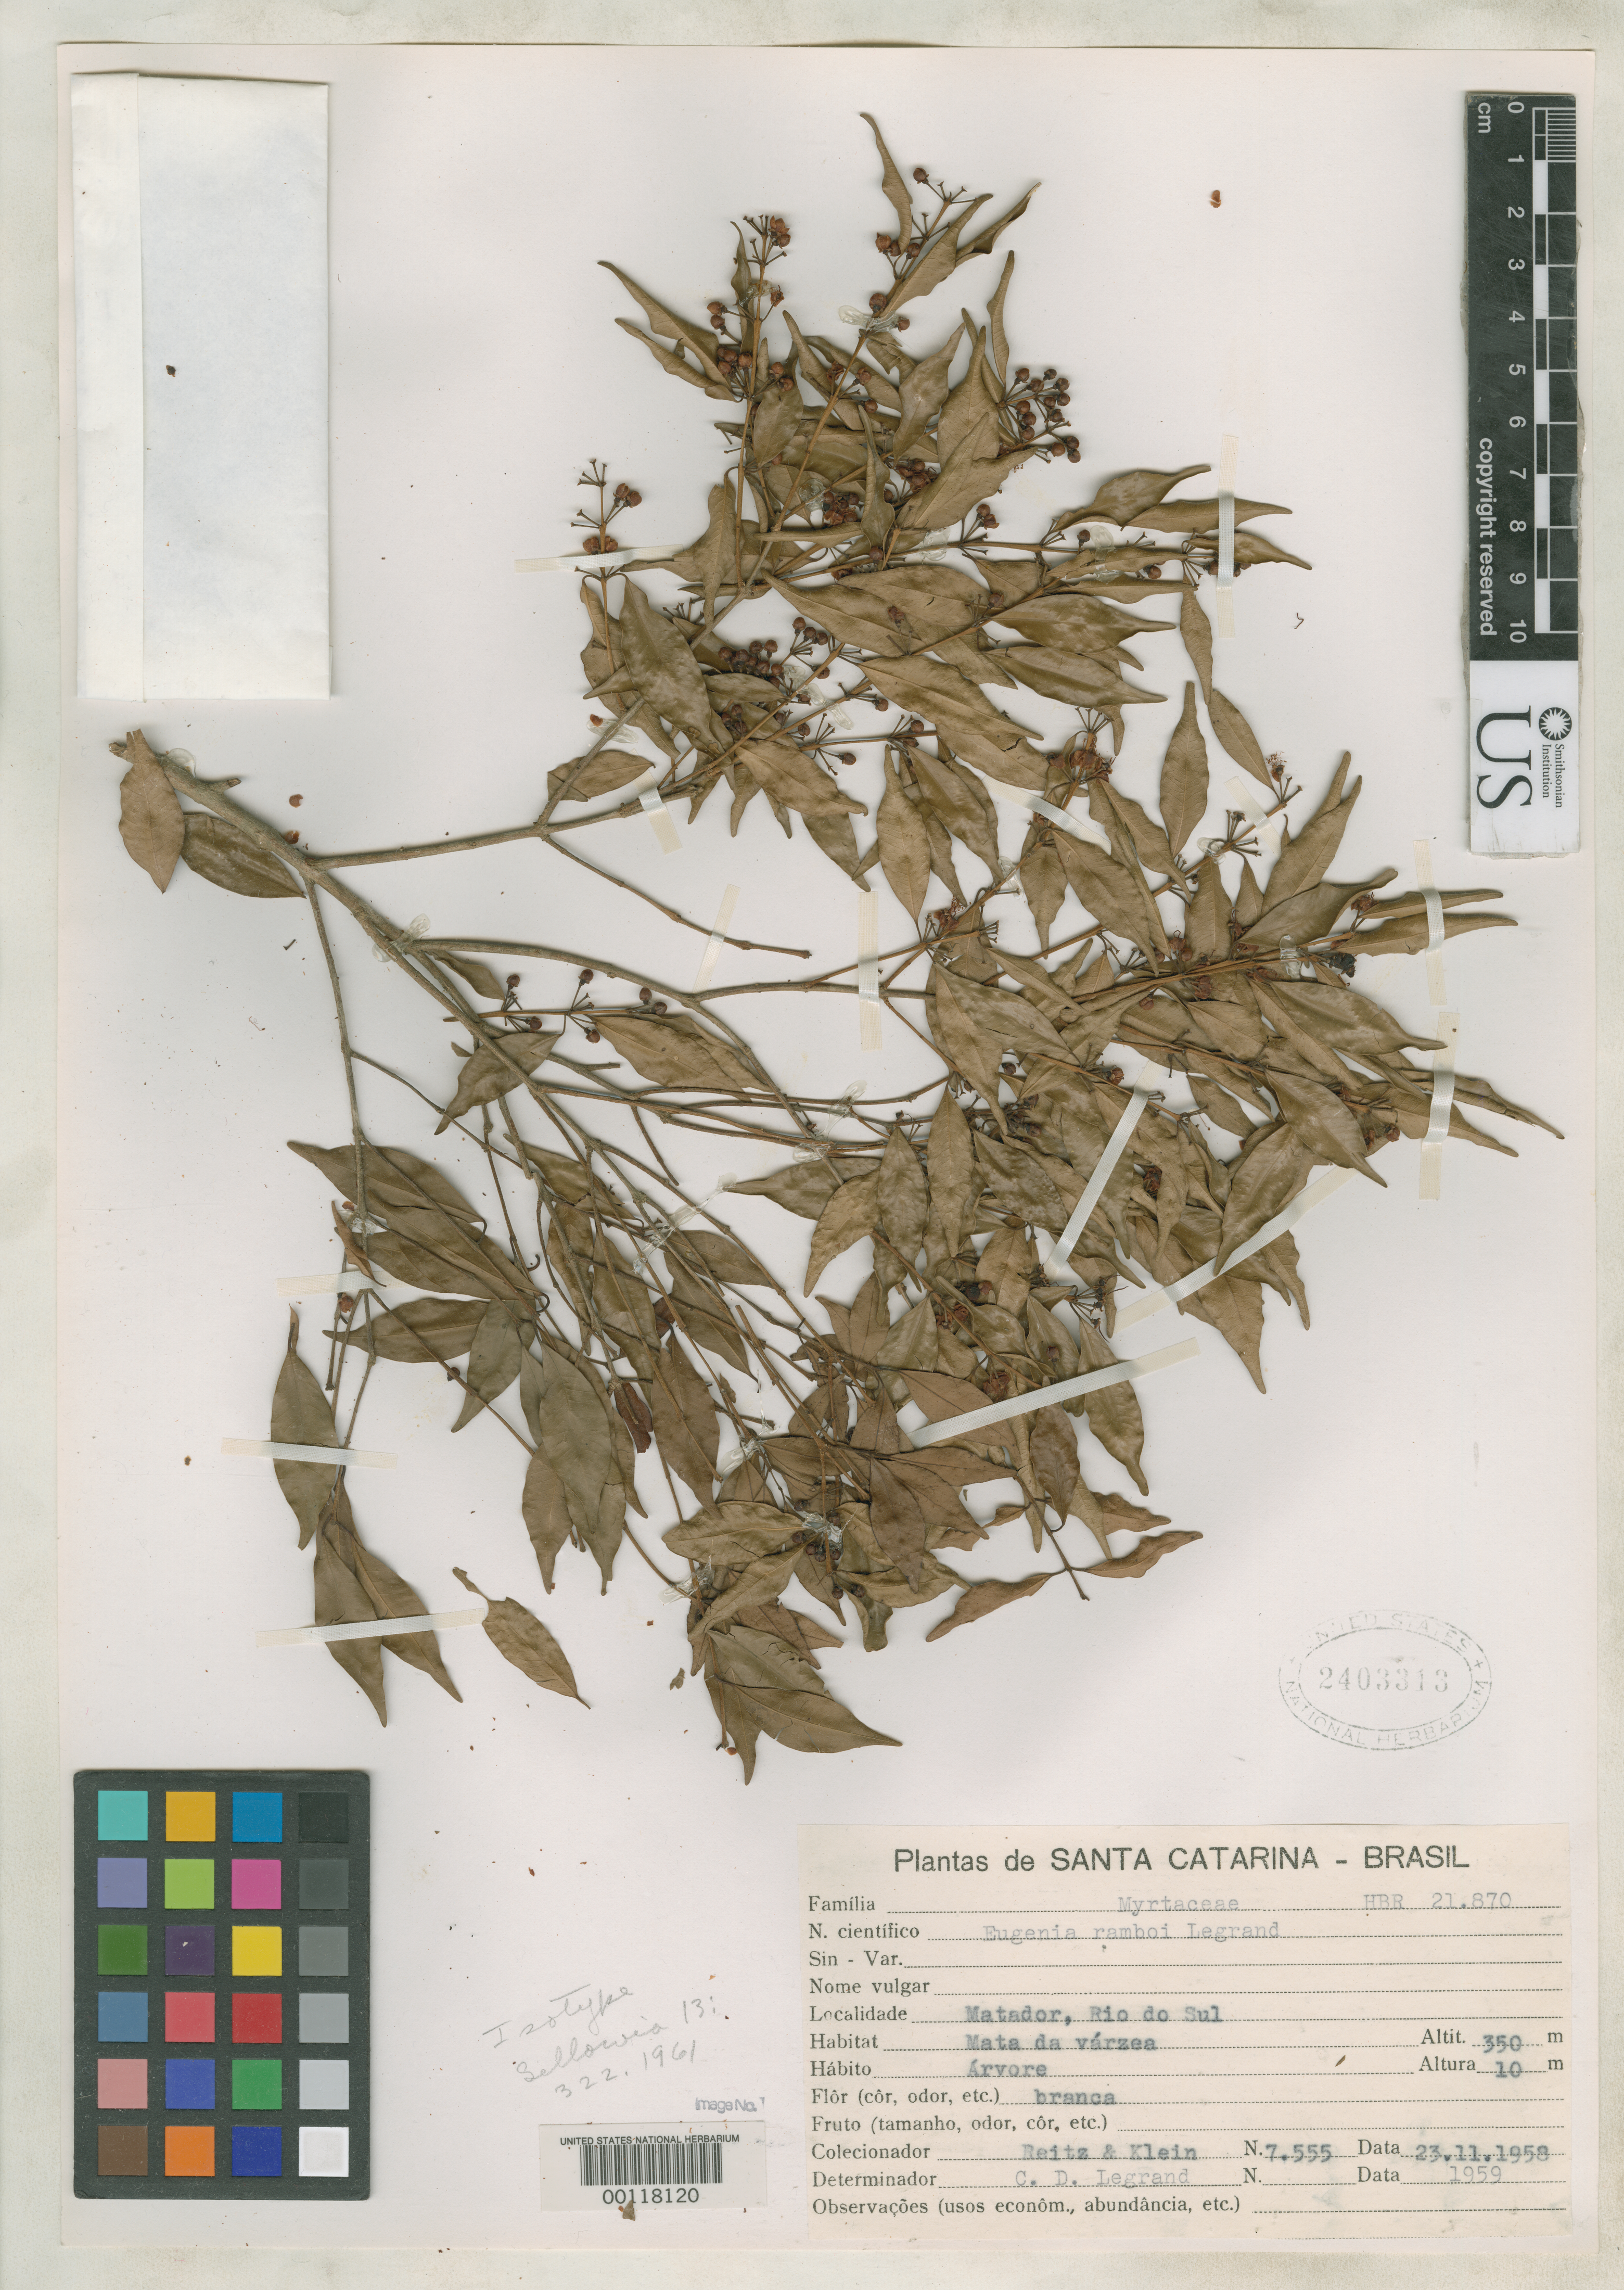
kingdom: Plantae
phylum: Tracheophyta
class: Magnoliopsida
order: Myrtales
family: Myrtaceae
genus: Eugenia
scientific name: Eugenia ramboi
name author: D. Legrand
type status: Isotype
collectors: R. Reitz & R. M. Klein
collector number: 7555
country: Brazil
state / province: Minas Gerais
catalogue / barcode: US 2403313